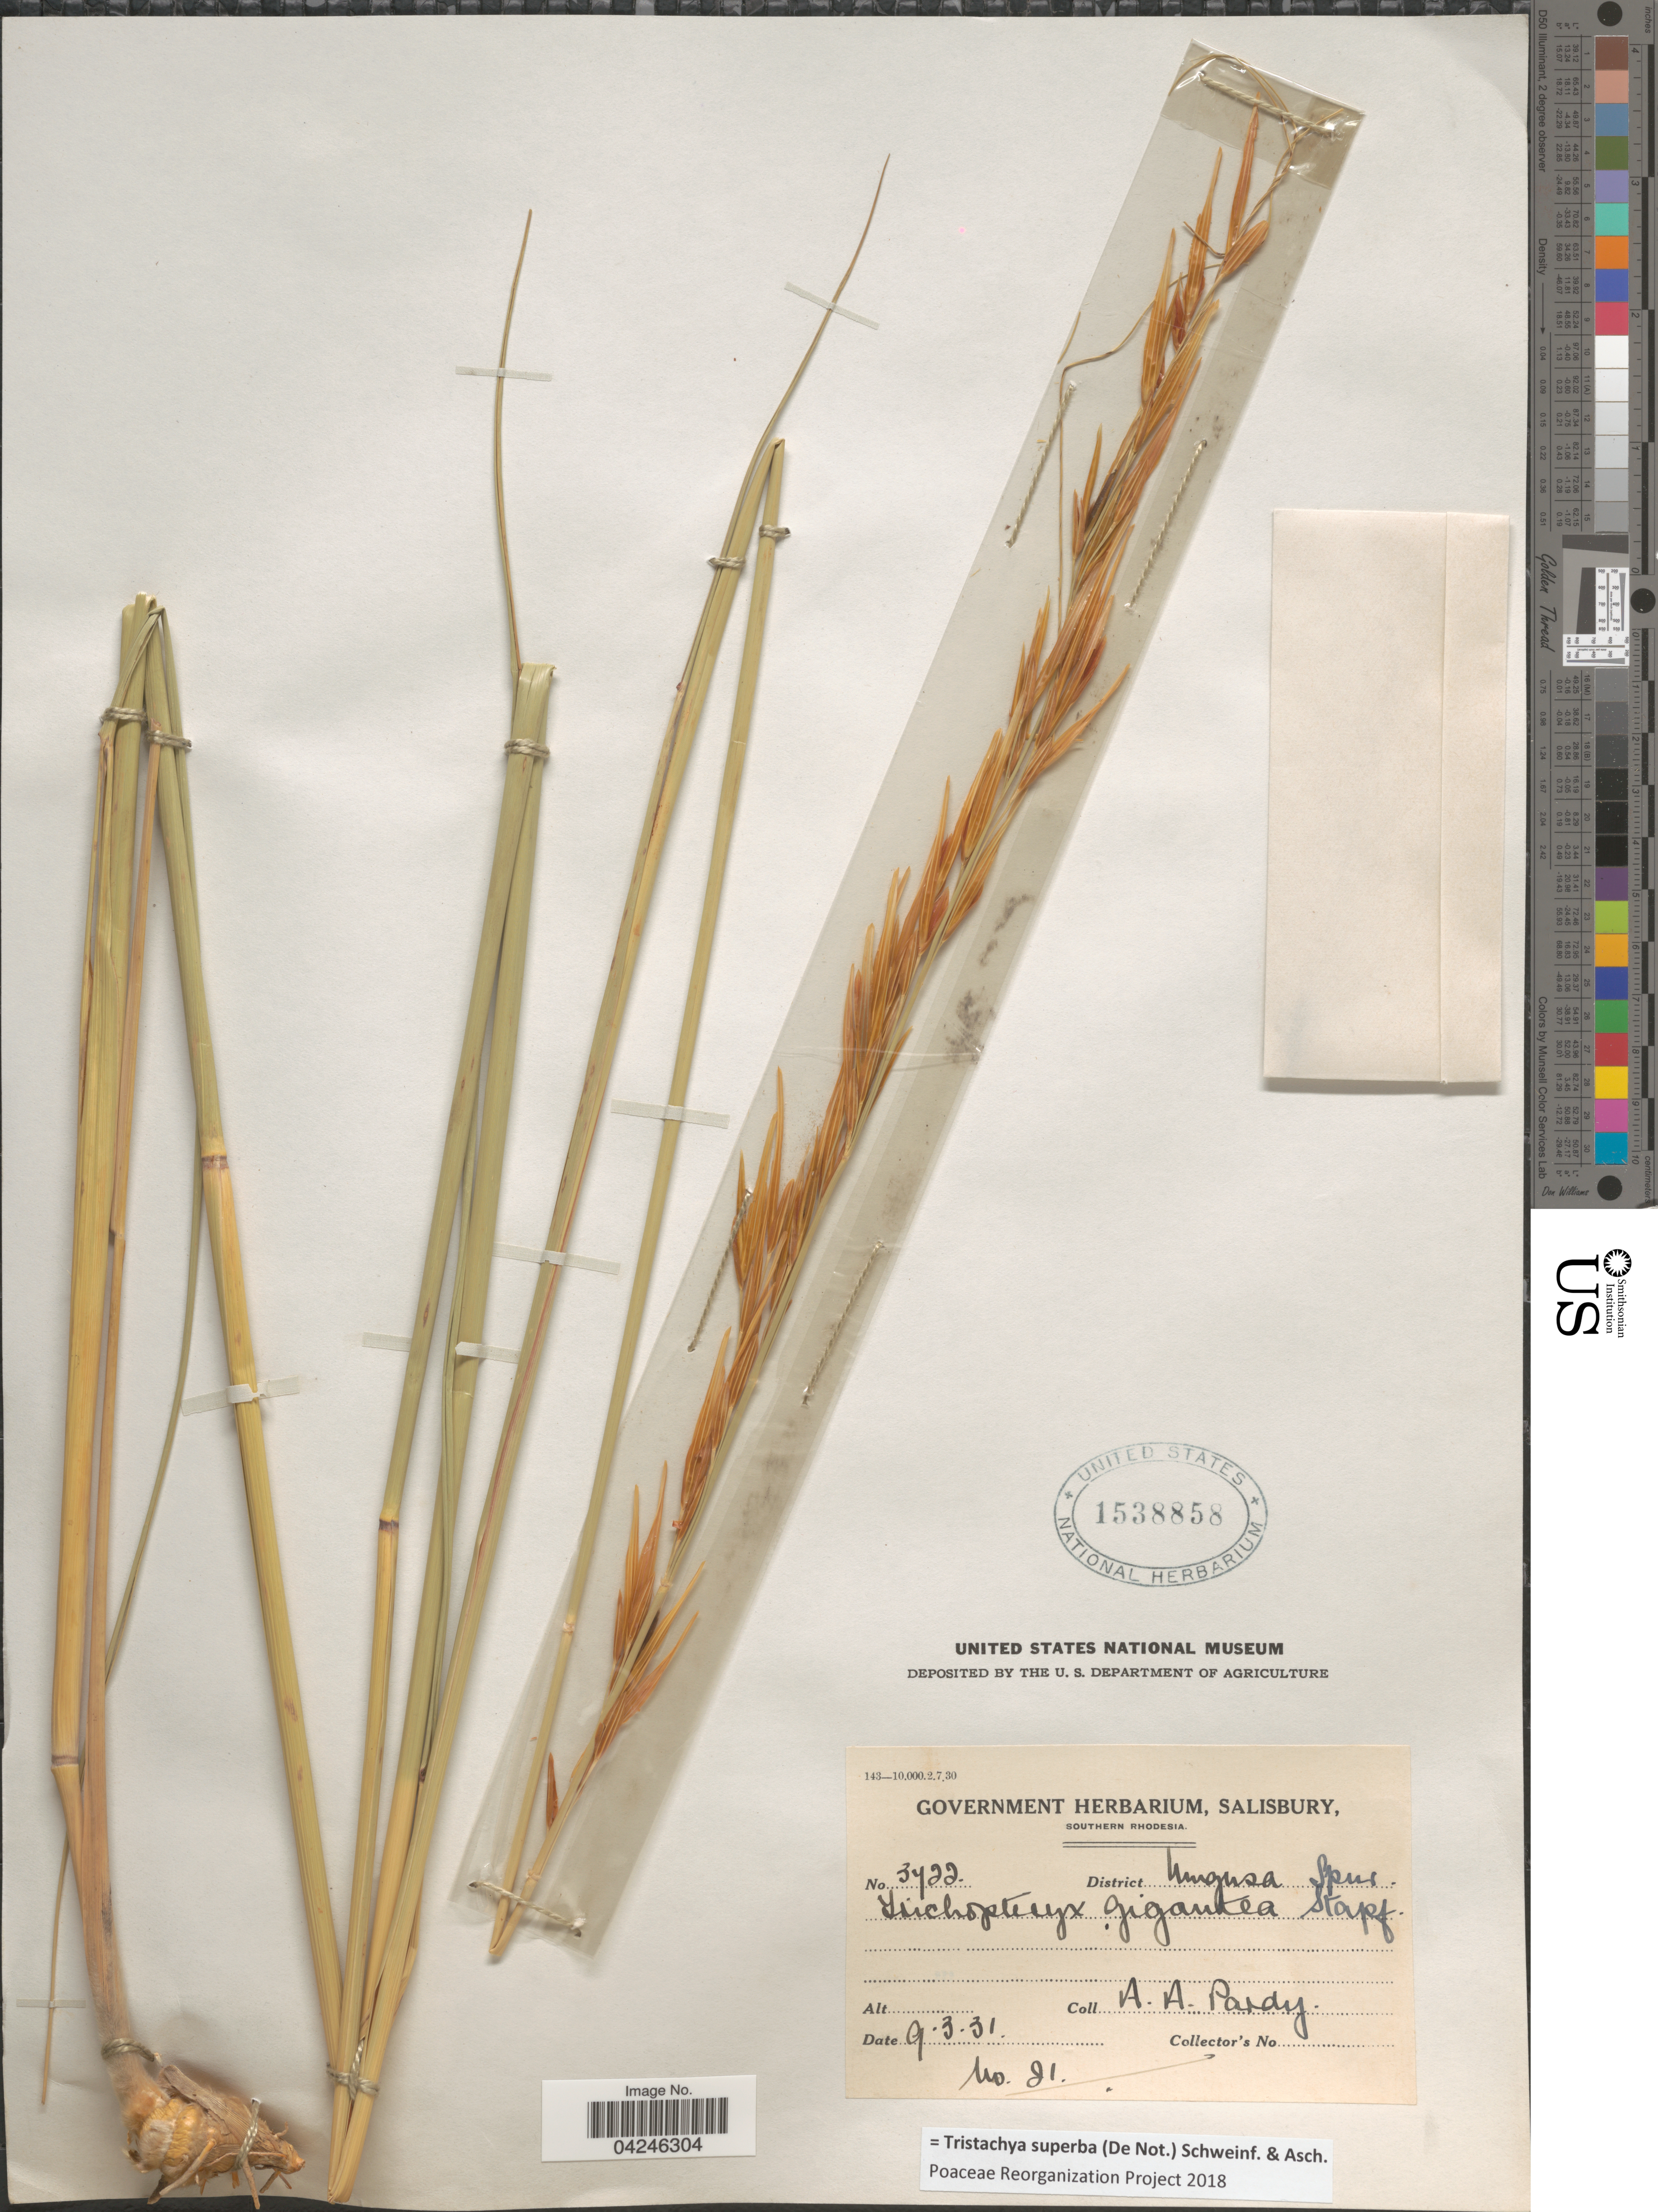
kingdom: Plantae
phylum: Tracheophyta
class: Liliopsida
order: Poales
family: Poaceae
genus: Tristachya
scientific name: Tristachya superba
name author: (De Not.) Schweinf. & Asch.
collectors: A. Pardy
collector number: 21*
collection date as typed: Transcribed d/m/y: 9/3/31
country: Zimbabwe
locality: Southern Rhodesia. District Umgusa.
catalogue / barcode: US 1538858